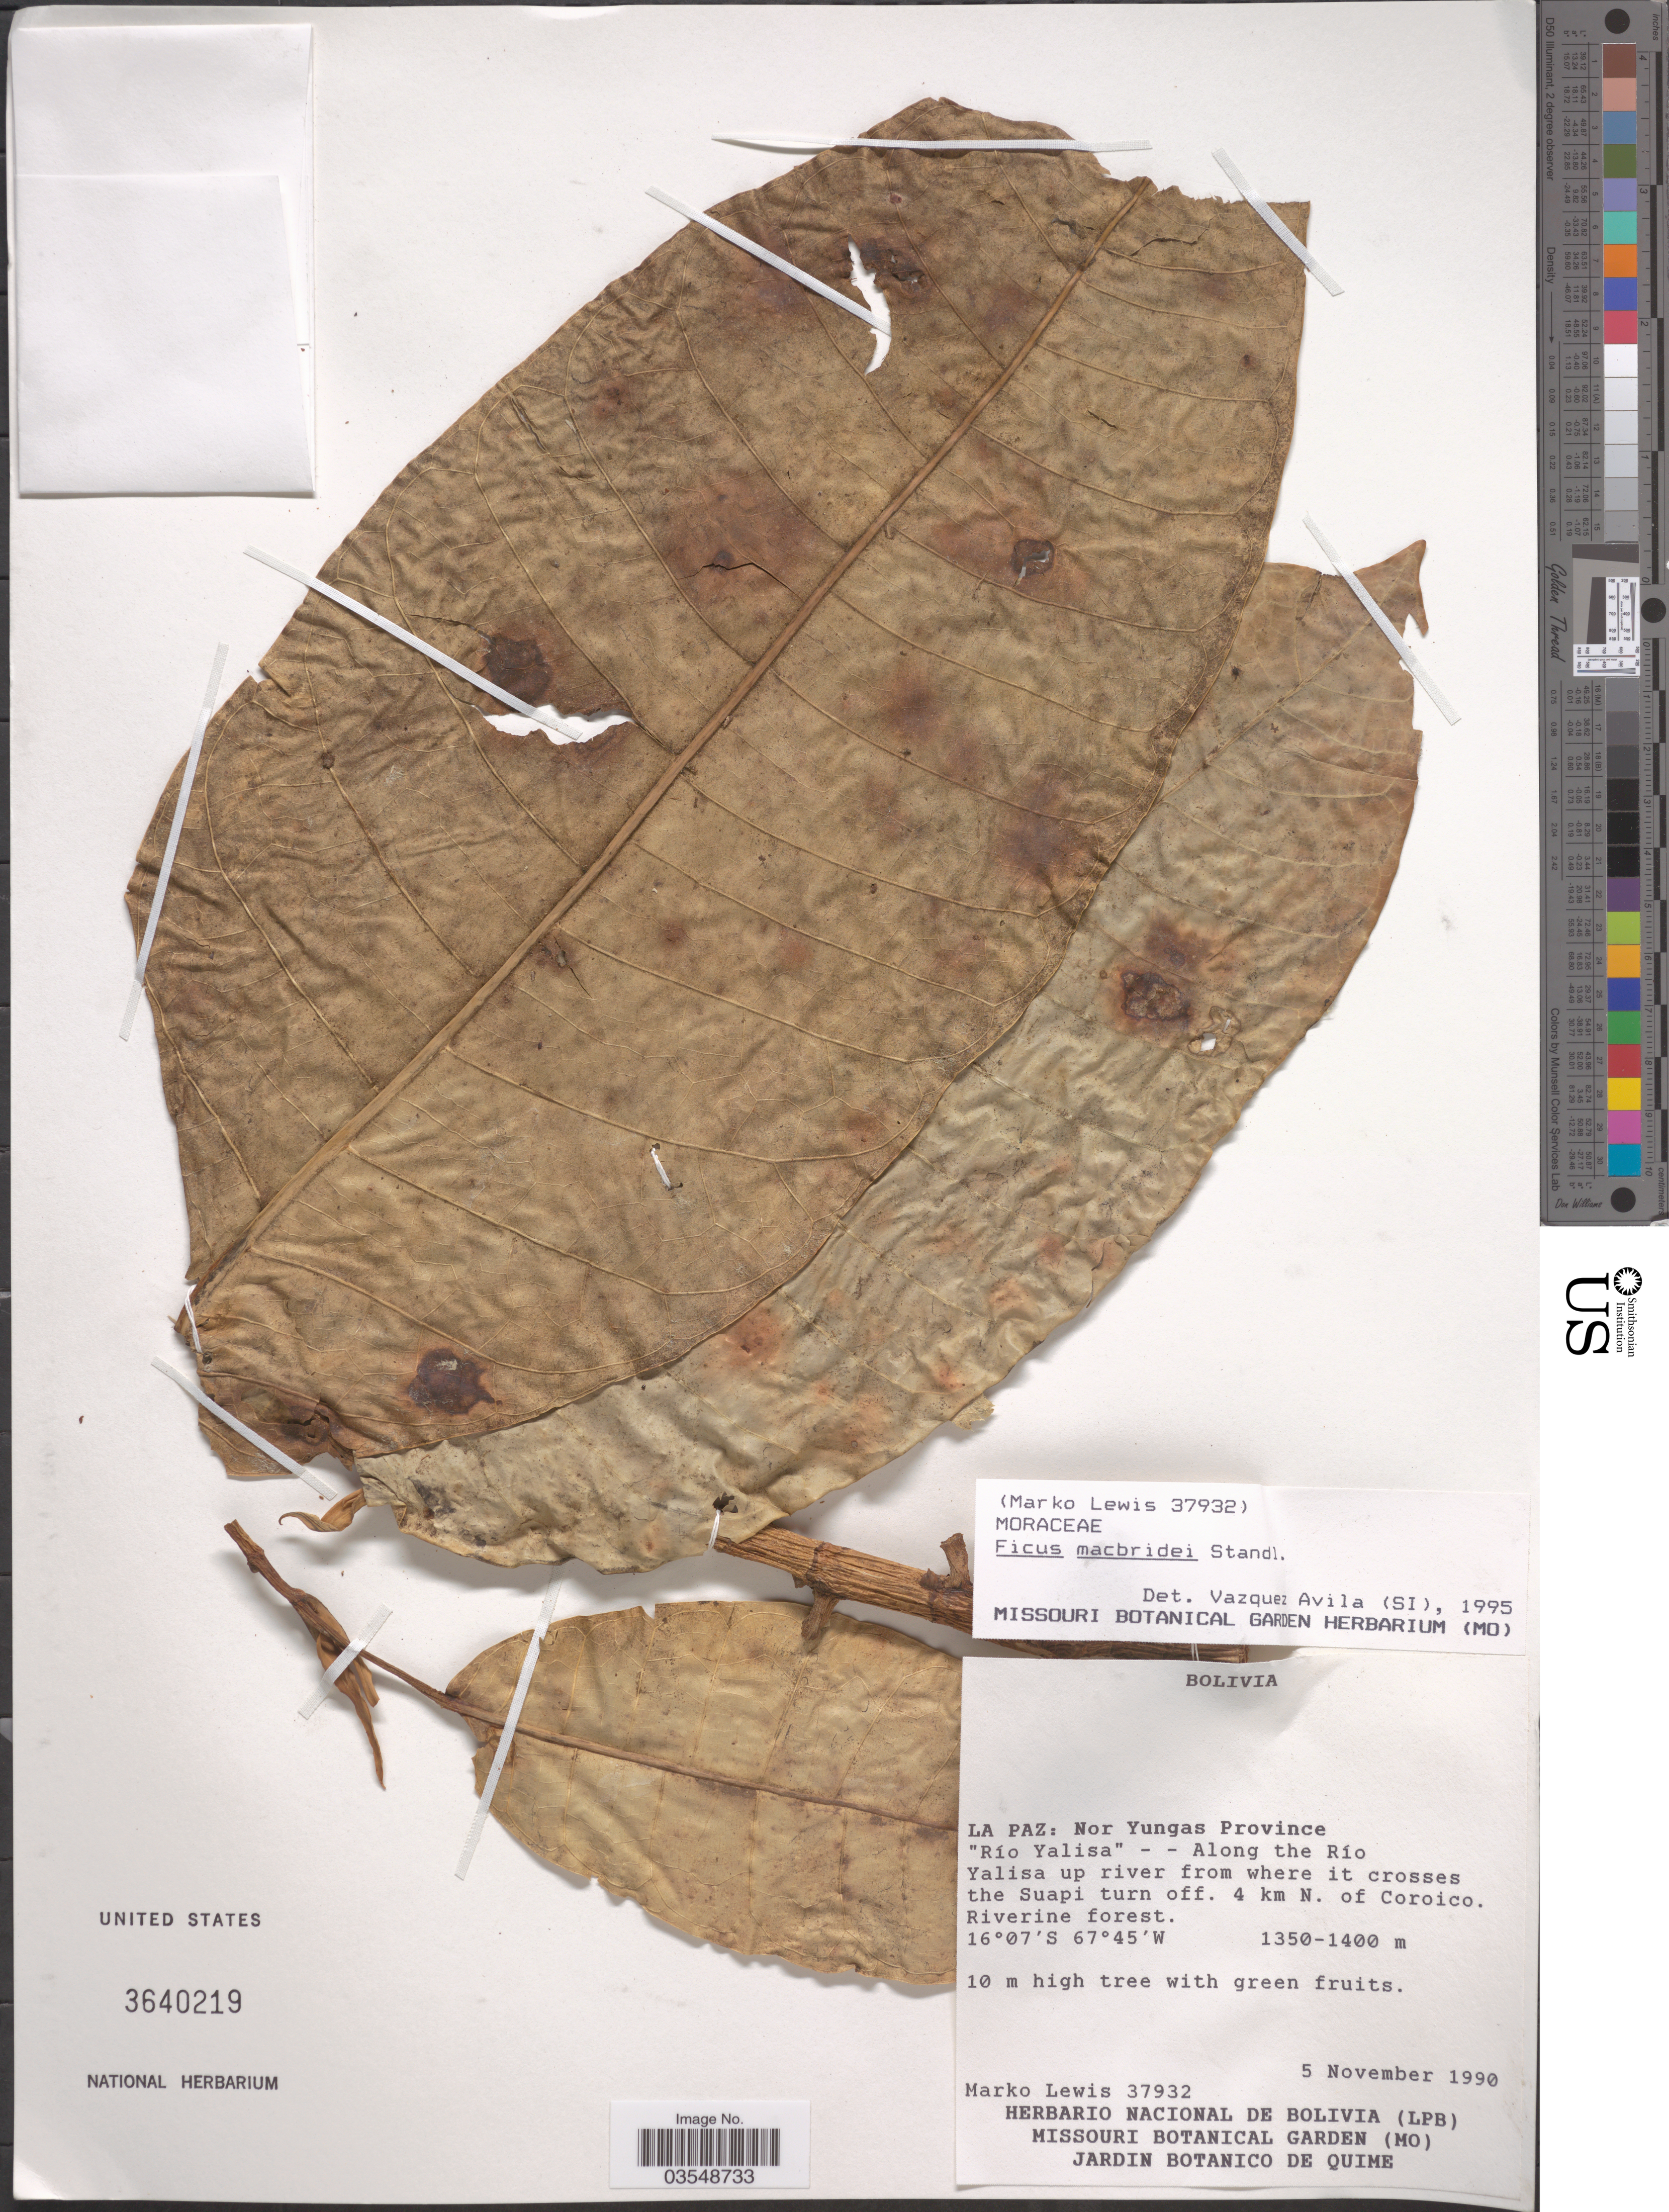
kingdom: Plantae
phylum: Tracheophyta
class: Magnoliopsida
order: Rosales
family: Moraceae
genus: Ficus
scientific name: Ficus macbridei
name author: Standl.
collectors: M. A. Lewis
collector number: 37932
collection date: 1990-11-05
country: Bolivia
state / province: La Paz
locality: Nor Yungas Province "Río Yalisa"-- Along the Río Yalisa up river from where it crosses the Suapi turn off. 4 km N. of Coroico.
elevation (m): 1350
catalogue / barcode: US 3640219